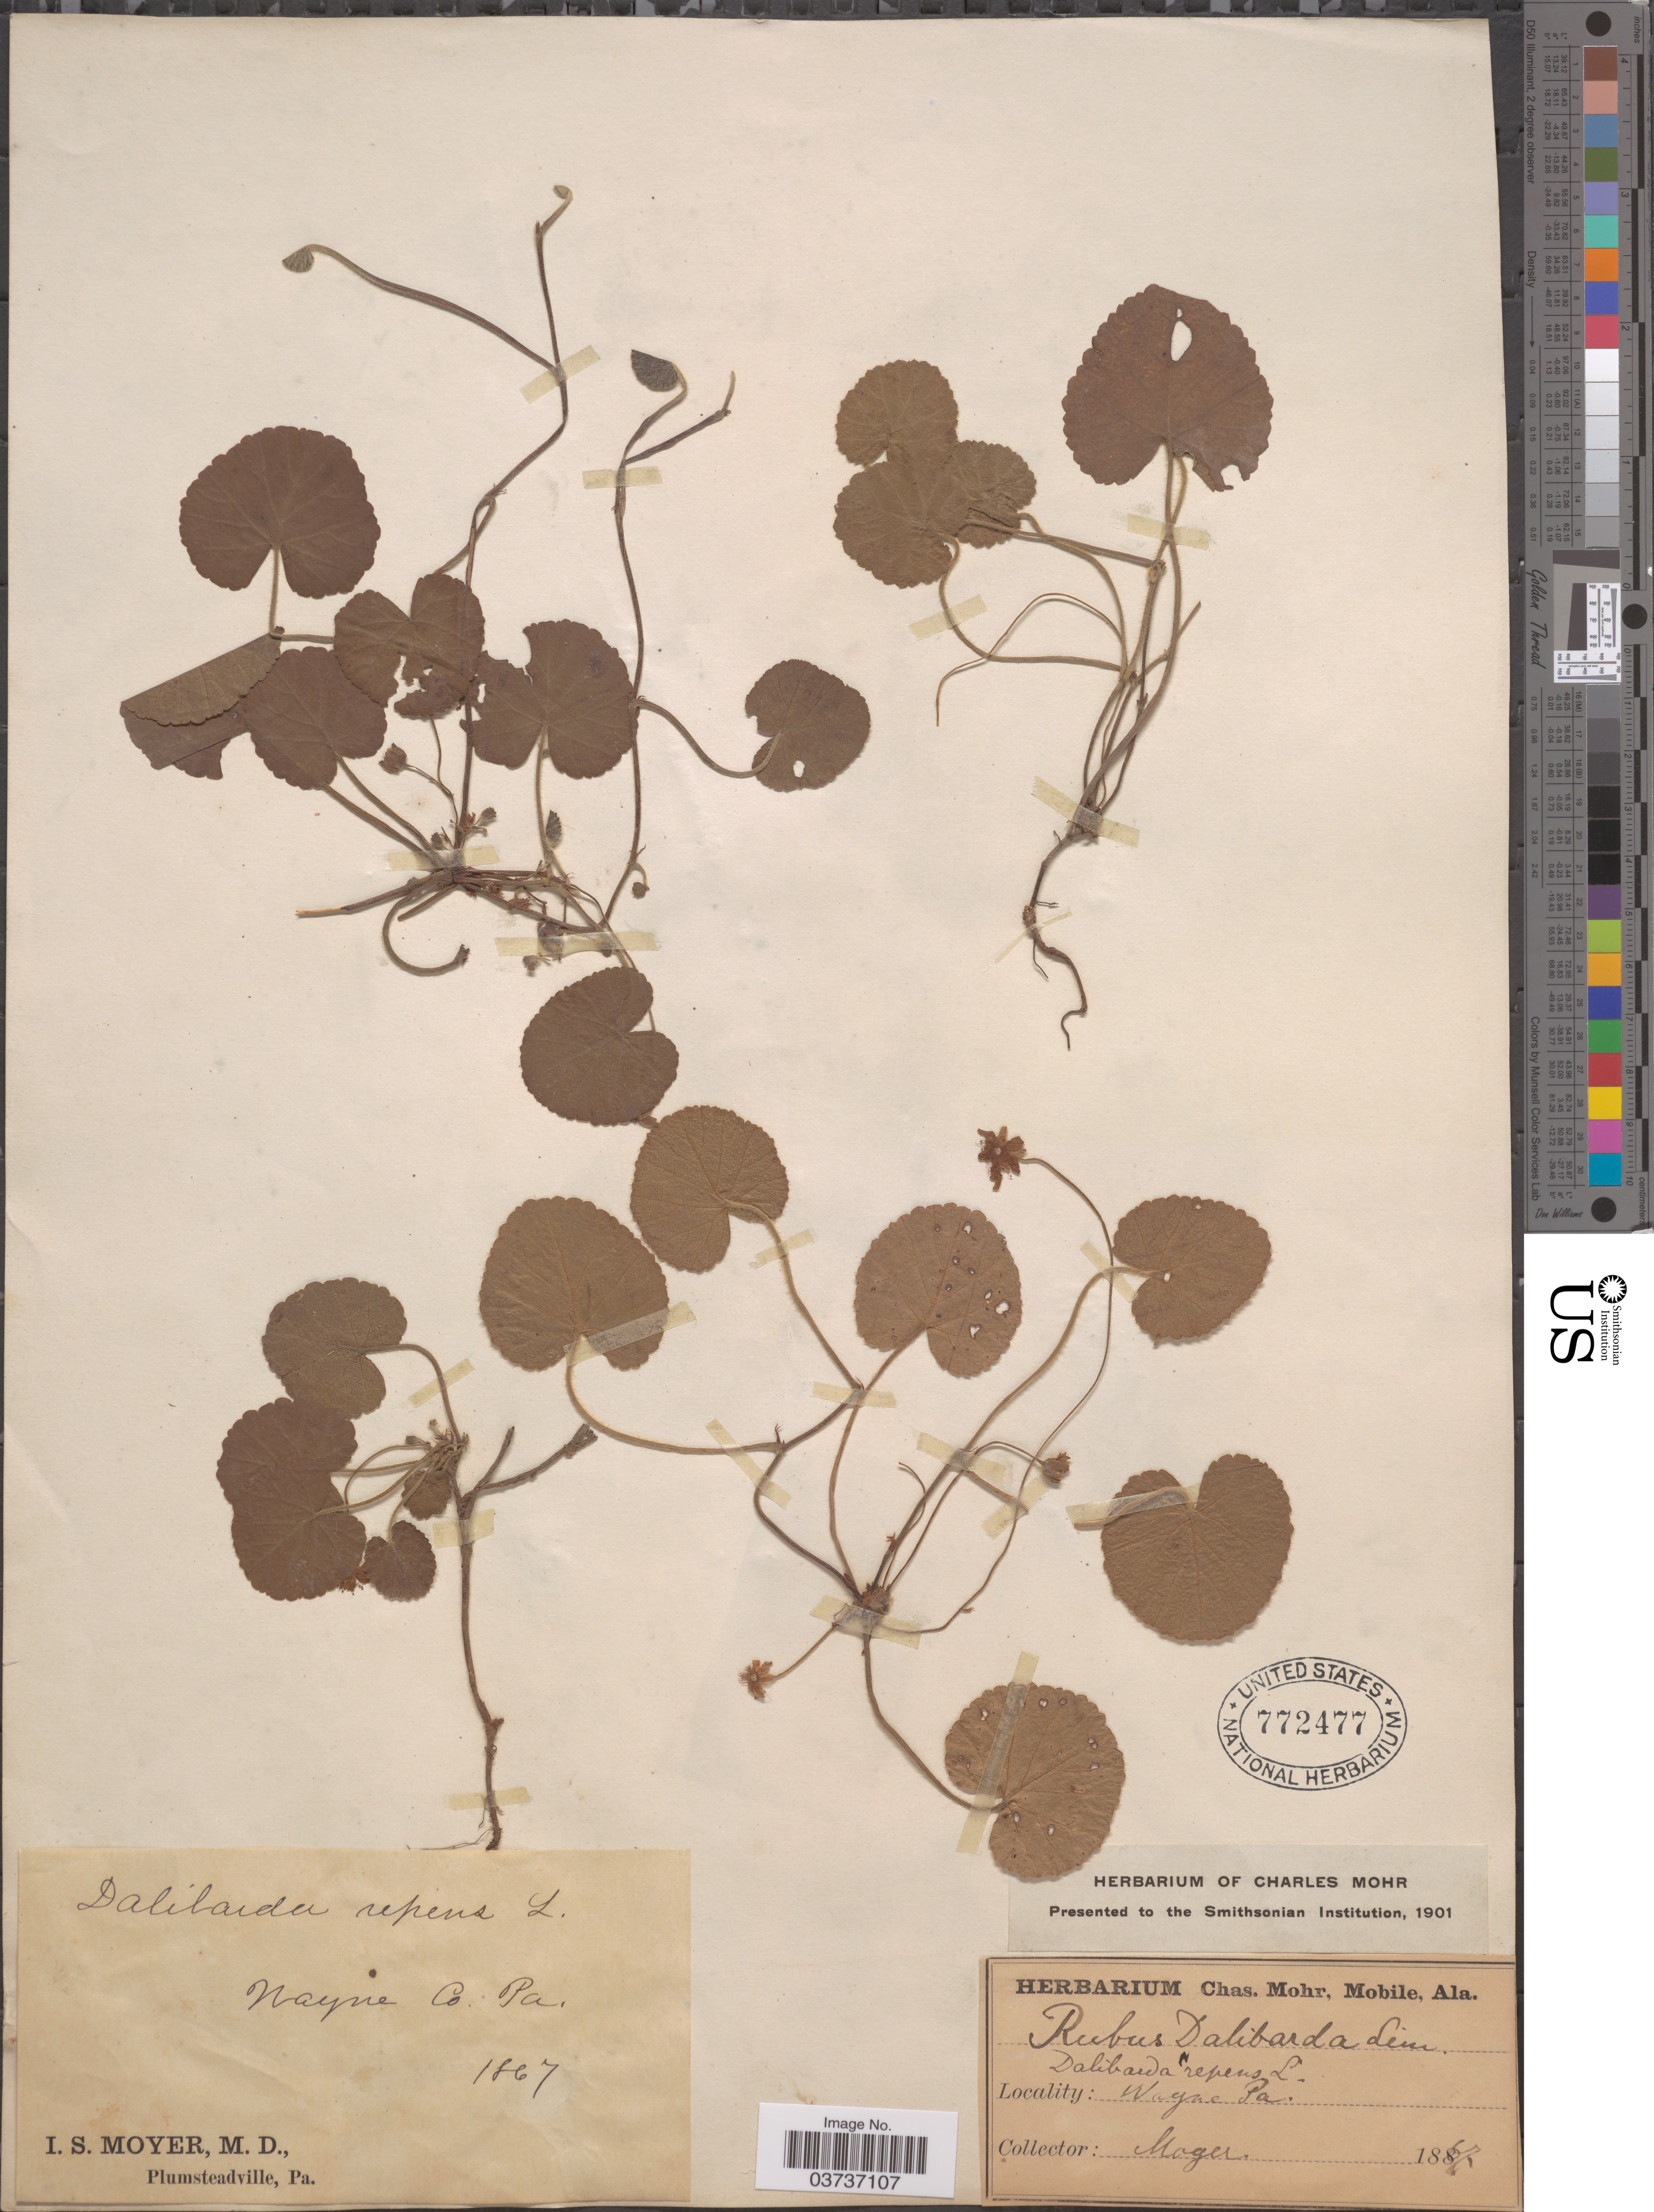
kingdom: Plantae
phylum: Tracheophyta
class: Magnoliopsida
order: Rosales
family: Rosaceae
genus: Dalibarda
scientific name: Dalibarda repens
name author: L.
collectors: I. S. Moyer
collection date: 1867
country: United States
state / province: Pennsylvania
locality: Wayne Co.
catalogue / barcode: US 772477